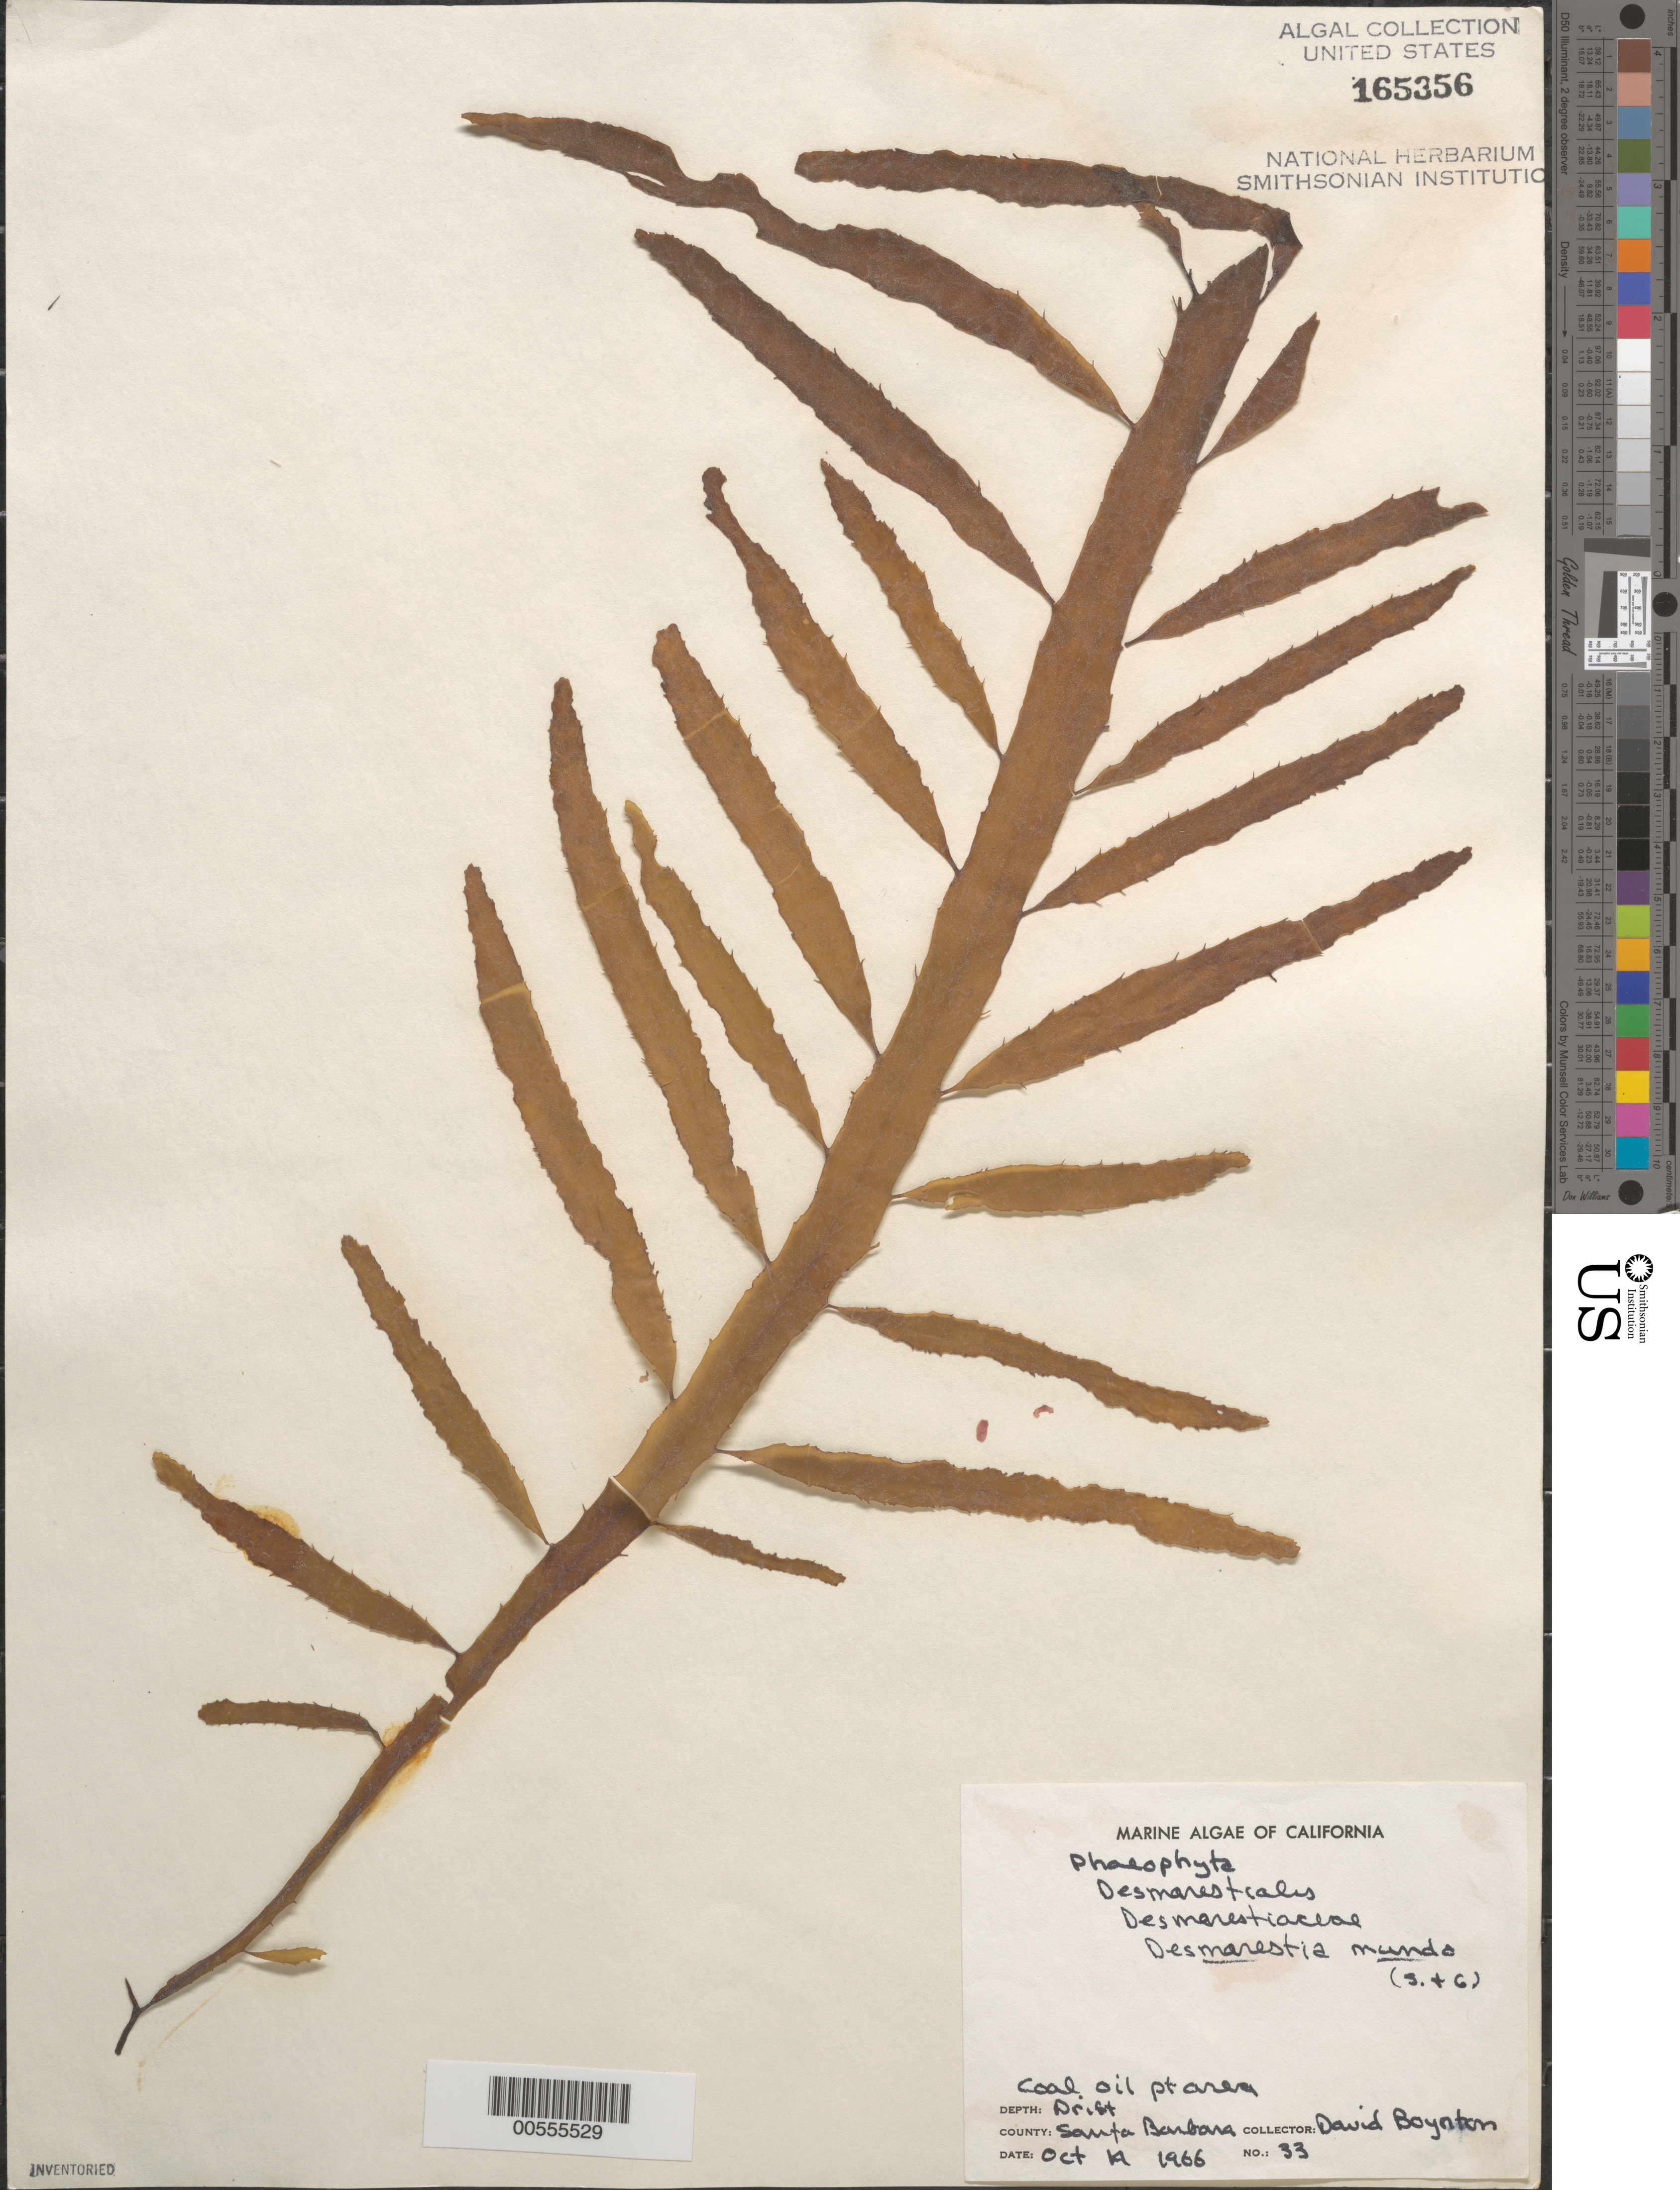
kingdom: Chromista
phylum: Ochrophyta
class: Phaeophyceae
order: Desmarestiales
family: Desmarestiaceae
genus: Desmarestia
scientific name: Desmarestia munda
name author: Setch. & N.L. Gardner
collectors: D. Boynton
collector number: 33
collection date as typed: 14 Oct 1966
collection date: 1966-10-14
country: United States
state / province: California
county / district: Santa Barbara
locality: Coal Oil Point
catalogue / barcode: US 165356